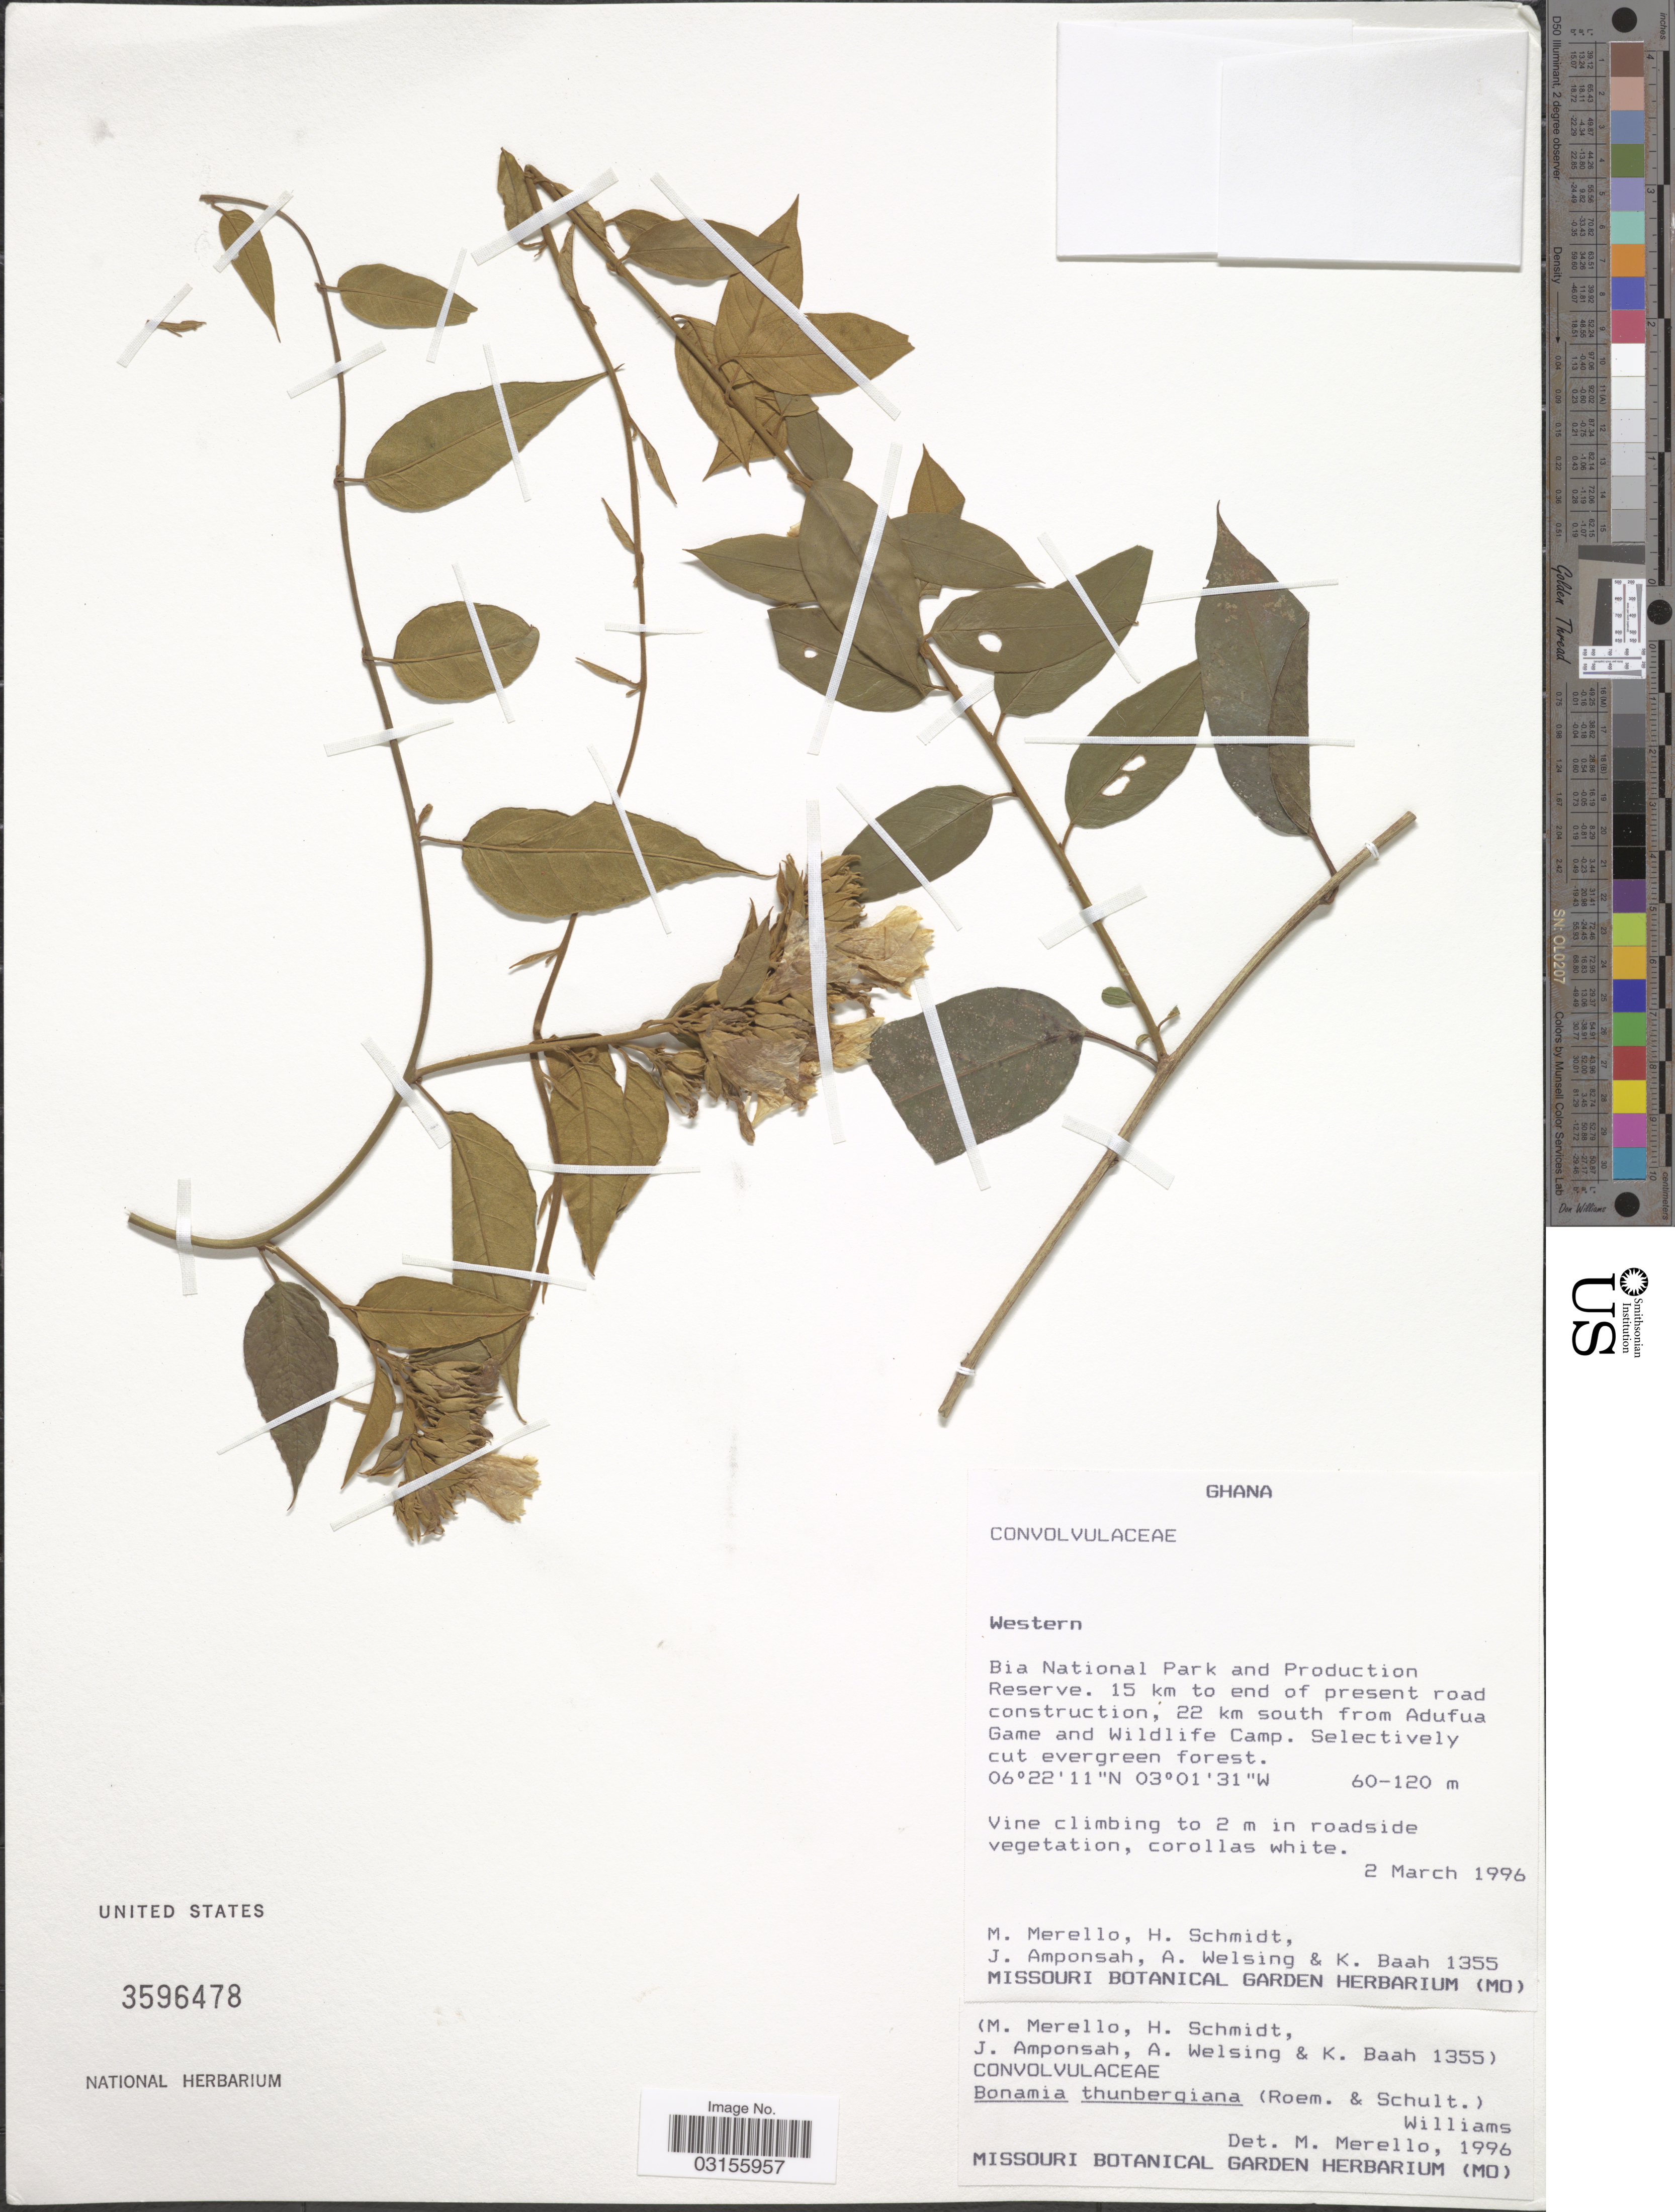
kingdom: Plantae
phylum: Tracheophyta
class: Magnoliopsida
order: Solanales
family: Convolvulaceae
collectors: M. Merello, H. Schmidt, J. Amponsah, A. Welsing & K. Baah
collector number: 1355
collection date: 1996-03-02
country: Ghana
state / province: Western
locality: Bia National Park and Production Reserve. 15 km to end of present road construction, 22 km south from Adufua Game and Wildlife Camp.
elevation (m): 60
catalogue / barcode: US 3596478